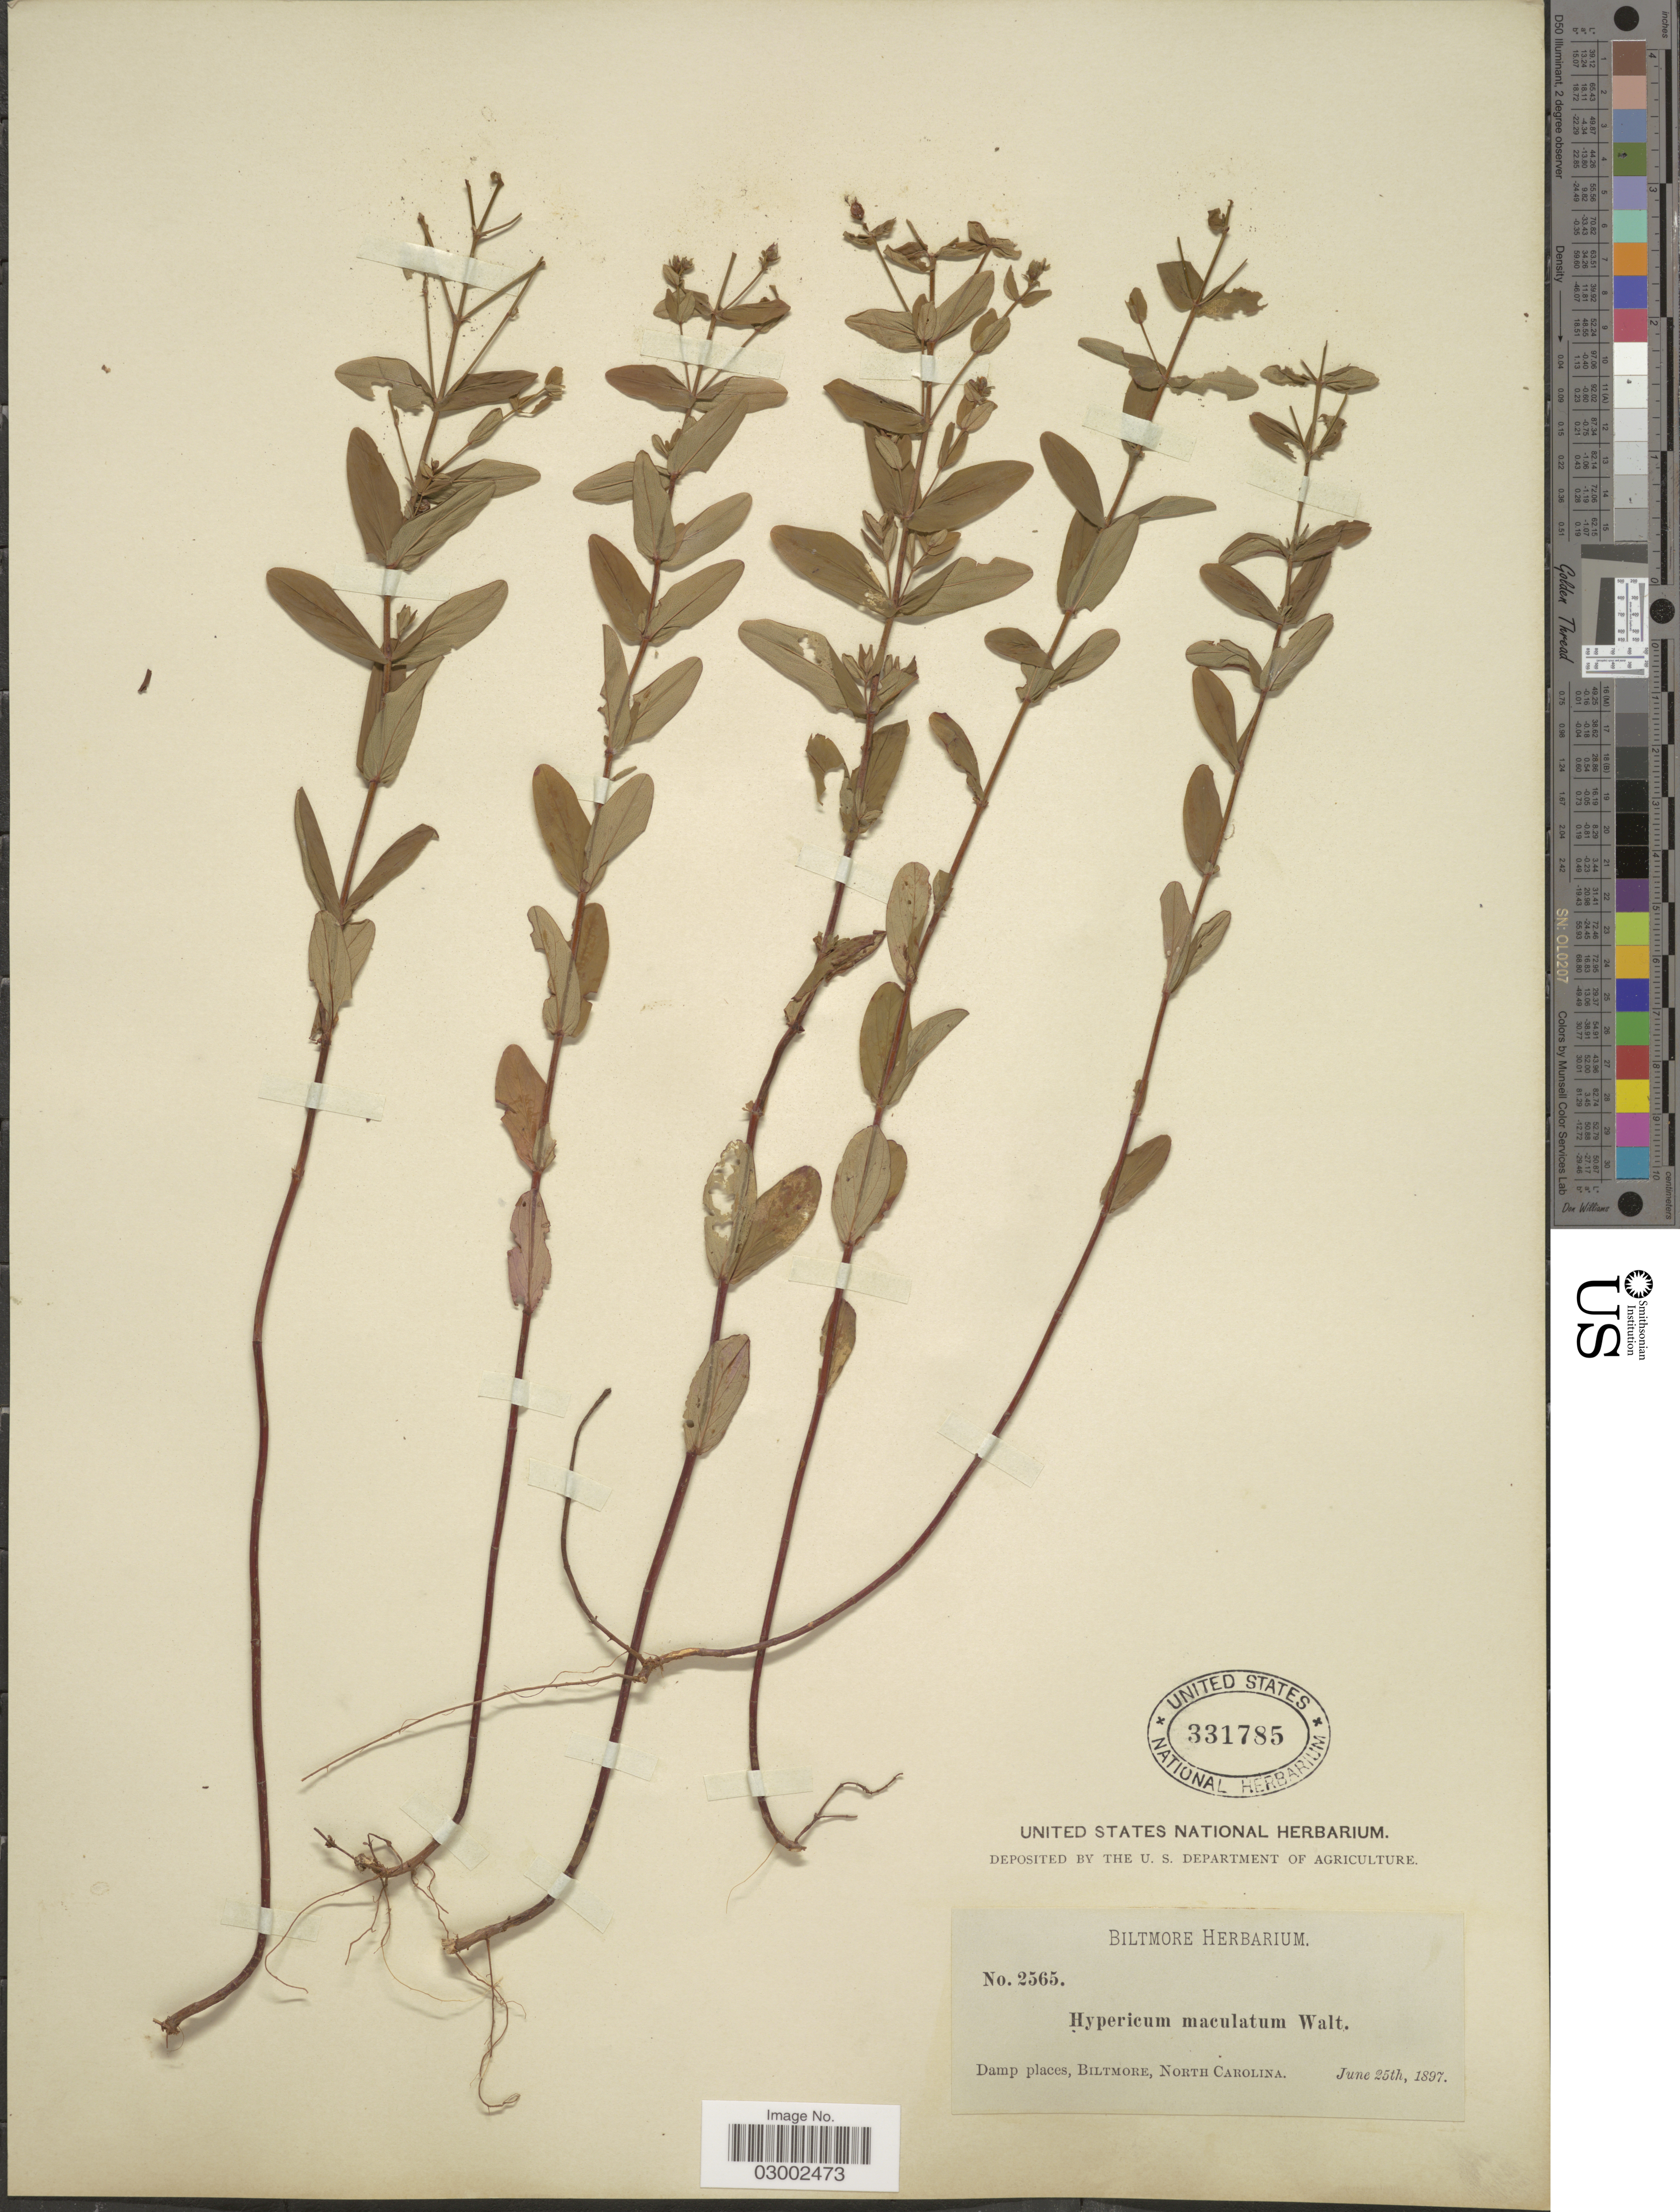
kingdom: Plantae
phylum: Tracheophyta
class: Magnoliopsida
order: Malpighiales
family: Hypericaceae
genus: Hypericum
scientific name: Hypericum punctatum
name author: Lam.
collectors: ex herb. Biltmore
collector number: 2565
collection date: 1897-06-25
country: United States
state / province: North Carolina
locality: Biltmore.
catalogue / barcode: US 331785